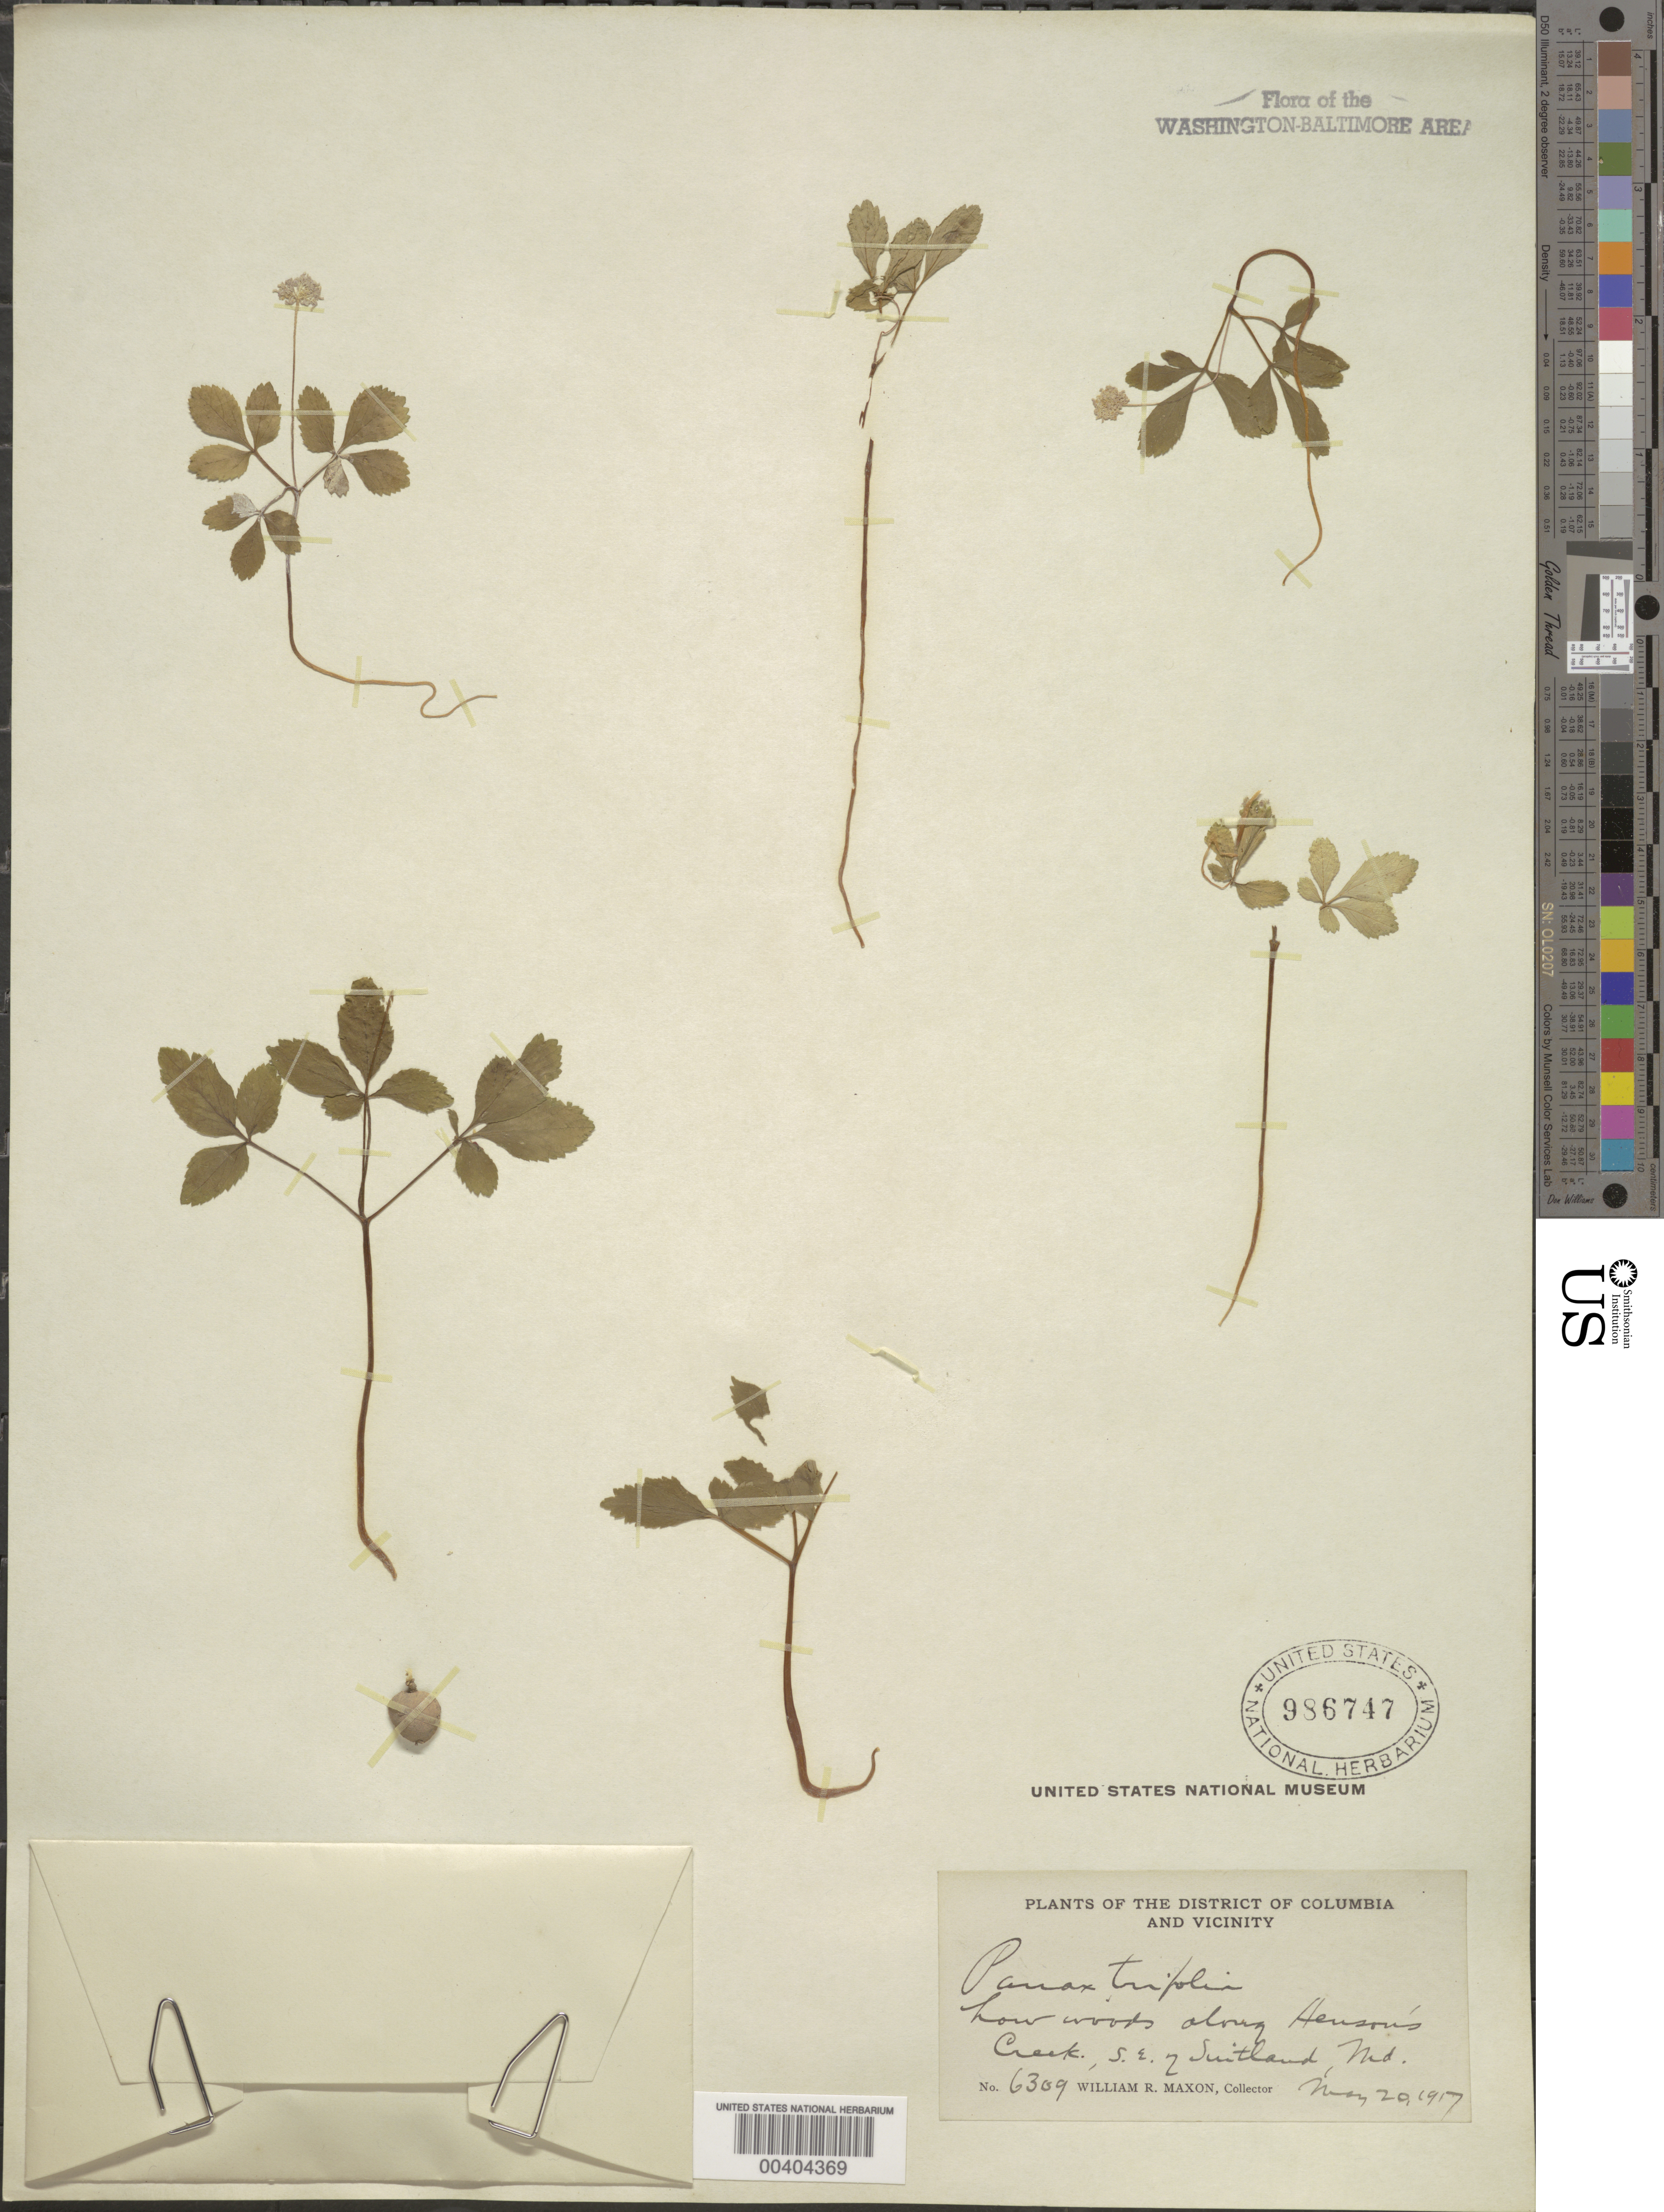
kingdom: Plantae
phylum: Tracheophyta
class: Magnoliopsida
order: Apiales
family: Araliaceae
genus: Panax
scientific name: Panax trifolius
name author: L.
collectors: W. R. Maxon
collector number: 6309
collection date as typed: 20 May 1917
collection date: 1917-05-20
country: United States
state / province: Maryland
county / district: Prince George's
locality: Hensons Creek, southeast of Suitland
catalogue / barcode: US 986747